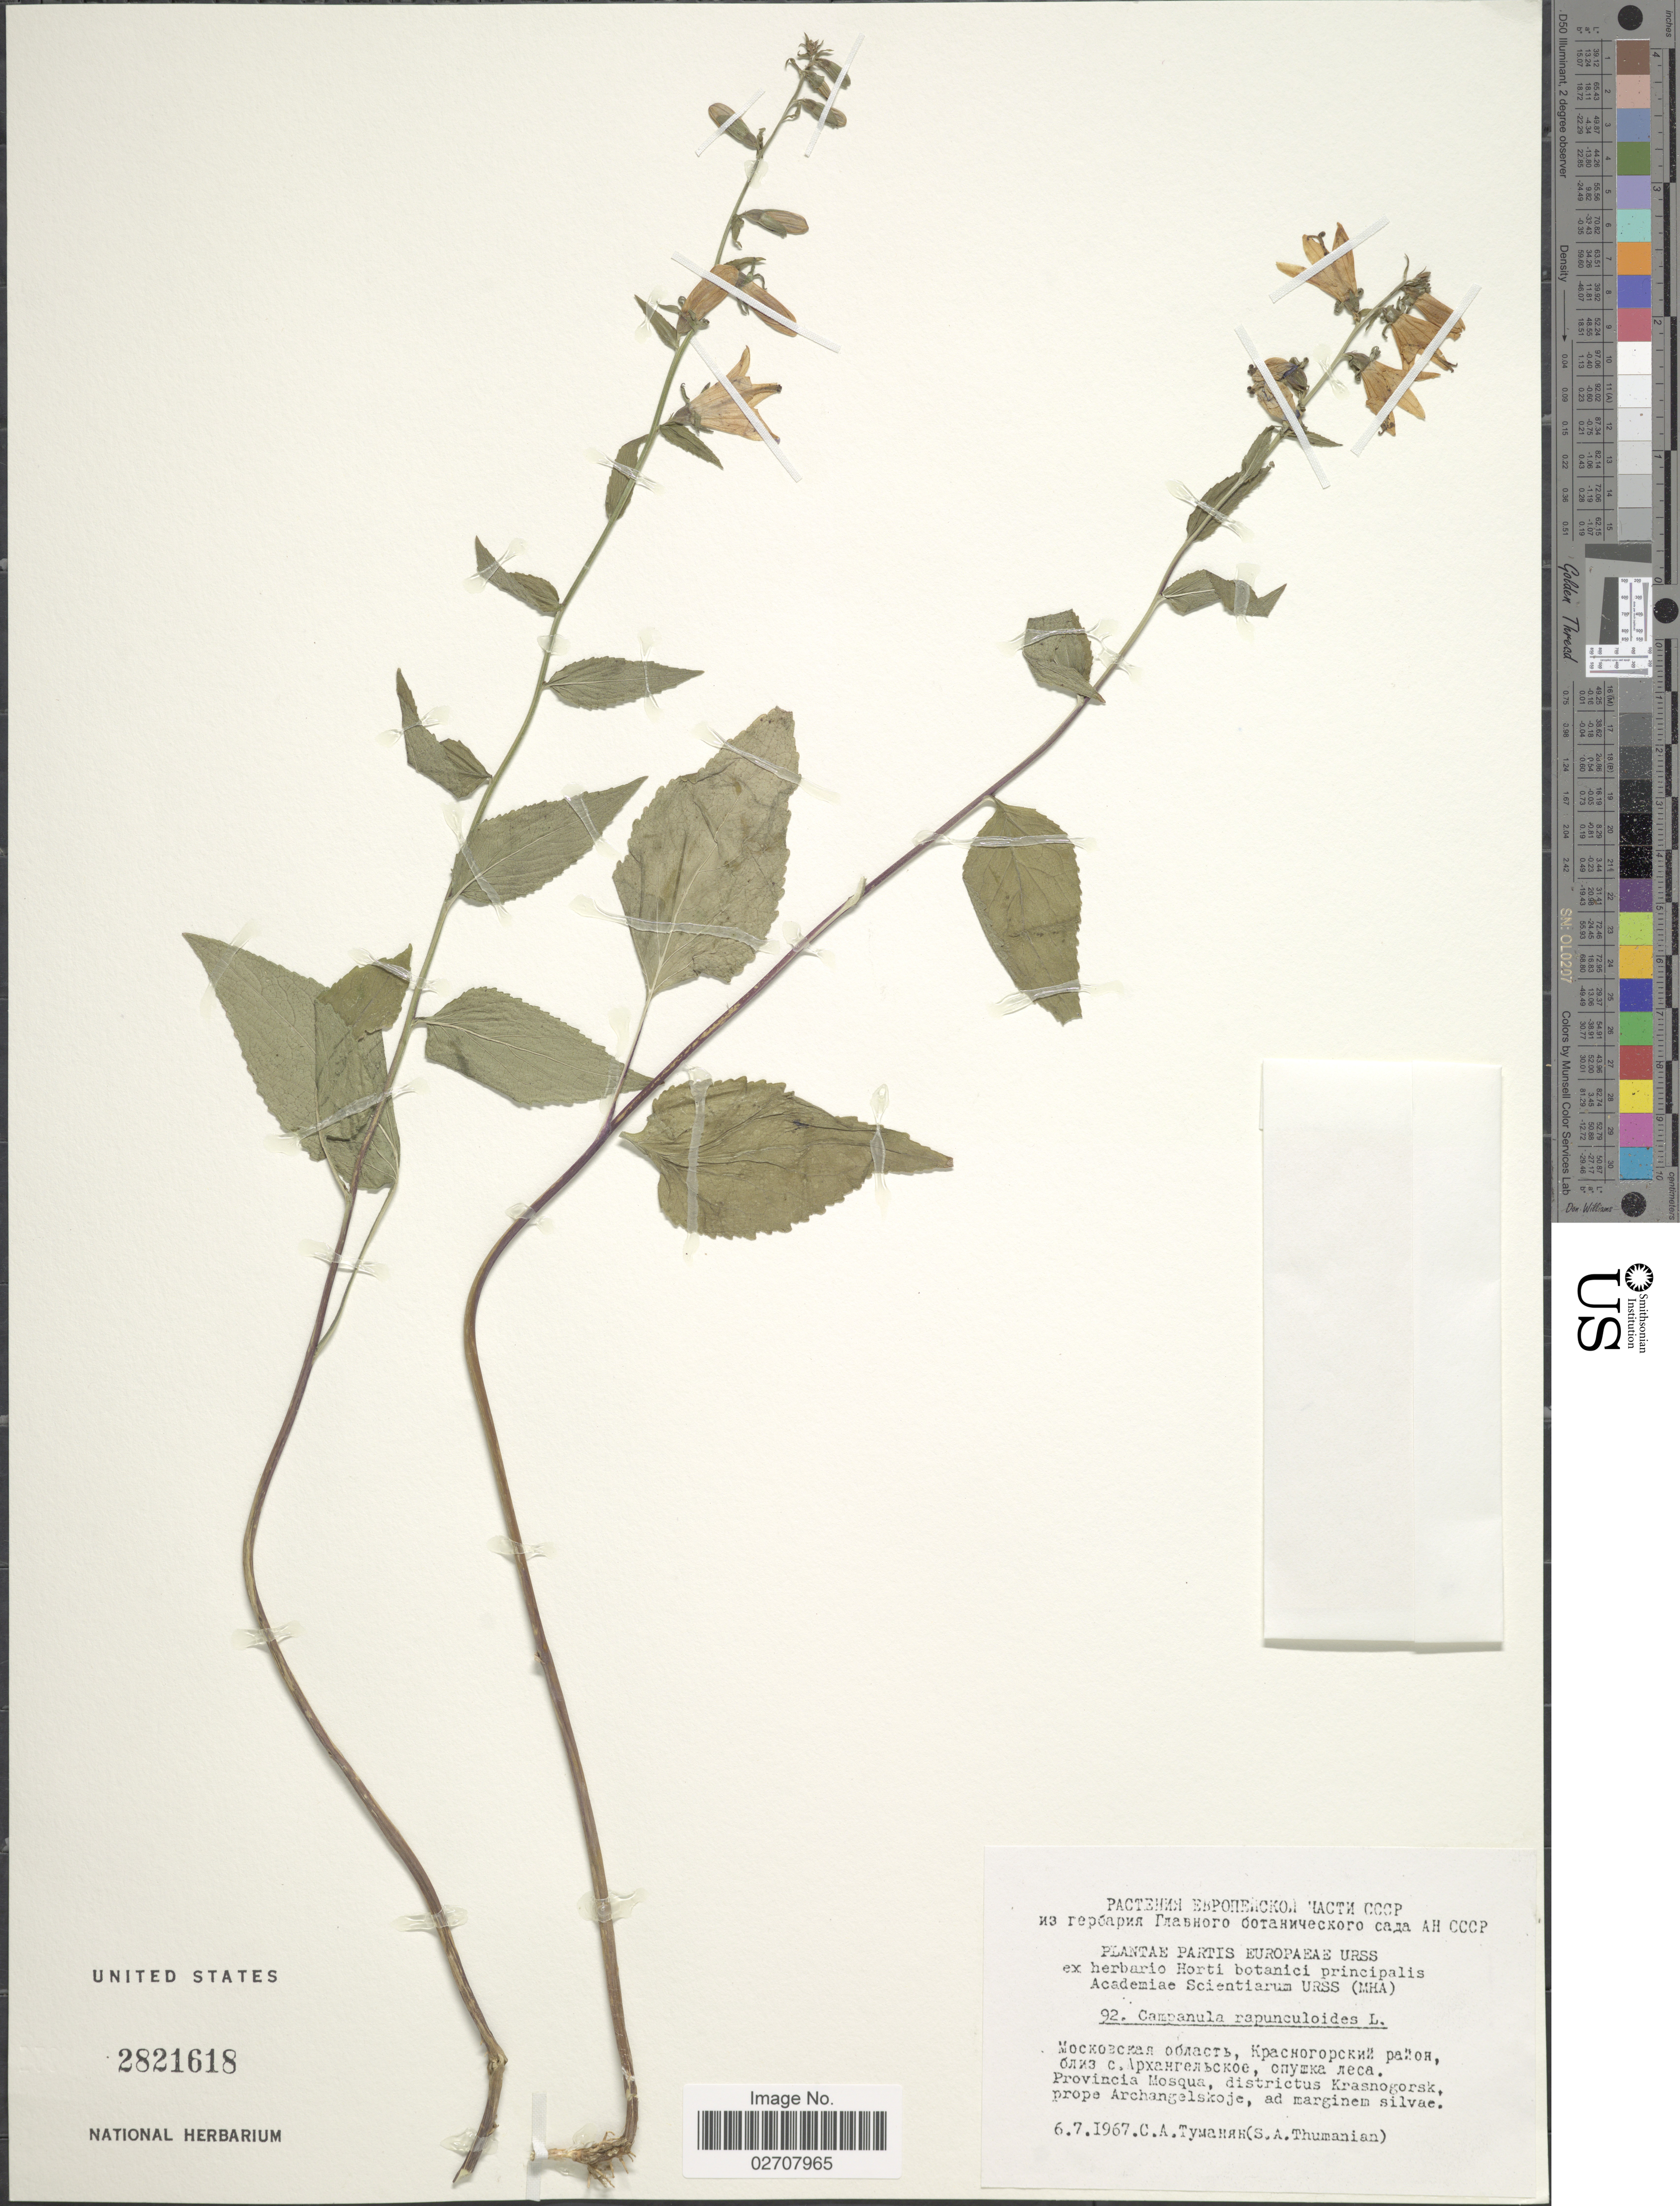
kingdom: Plantae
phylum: Tracheophyta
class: Magnoliopsida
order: Asterales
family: Campanulaceae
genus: Campanula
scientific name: Campanula rapunculoides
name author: L.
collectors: S. Thumanian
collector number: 92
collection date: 1967-07-06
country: Russian Federation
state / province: Moscow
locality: Partis Europaeae URSS, Provincia Mosqua, districtus Krasnogorsk, prope Archangelskoje, ad marginem silvae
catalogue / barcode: US 2821618